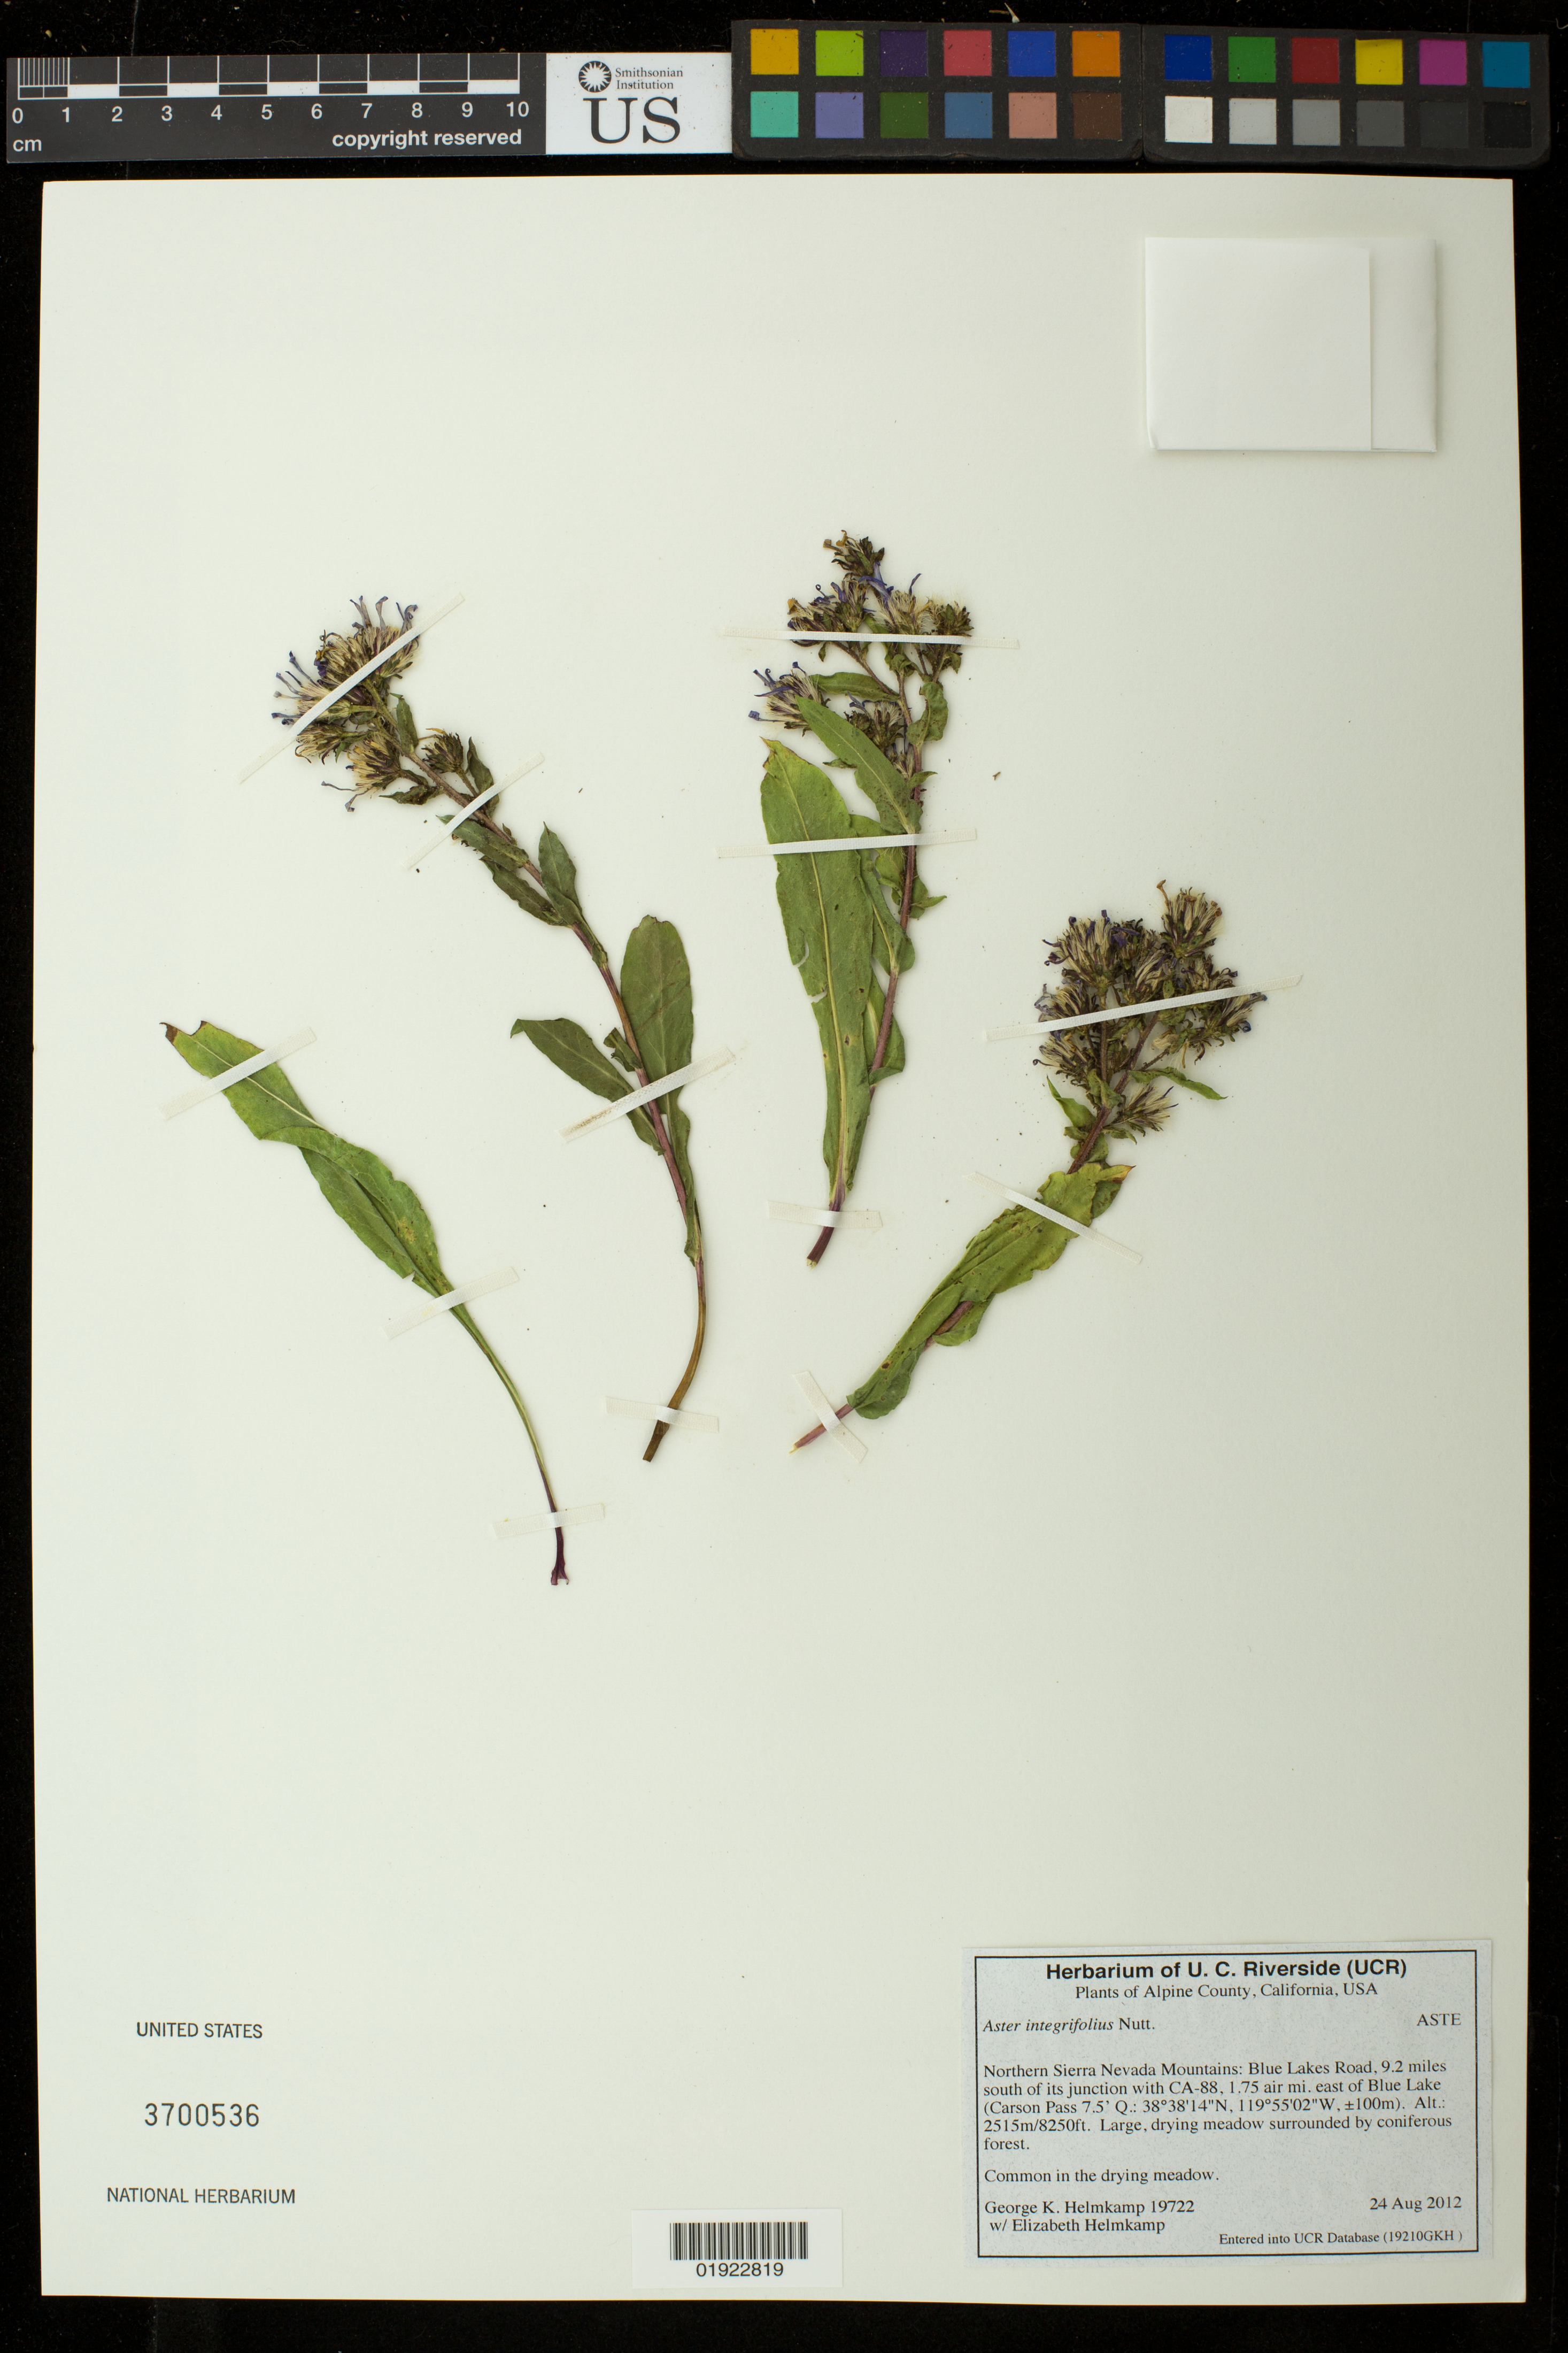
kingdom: Plantae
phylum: Tracheophyta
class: Magnoliopsida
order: Asterales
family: Asteraceae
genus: Aster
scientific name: Aster integrifolius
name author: Nutt.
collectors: G. Helmkamp & E. Helmkamp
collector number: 19722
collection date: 2012-08-24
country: United States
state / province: California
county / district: Alpine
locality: Northern Sierra Nevada Mountains: Blue Lakes Road, 9.2 miles south of its junction with CA-88. 1.75 air mi. east of Blue Lake.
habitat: Large, drying meadow surrounded by coniferous forest. Common.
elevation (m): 2515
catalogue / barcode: US 3700536